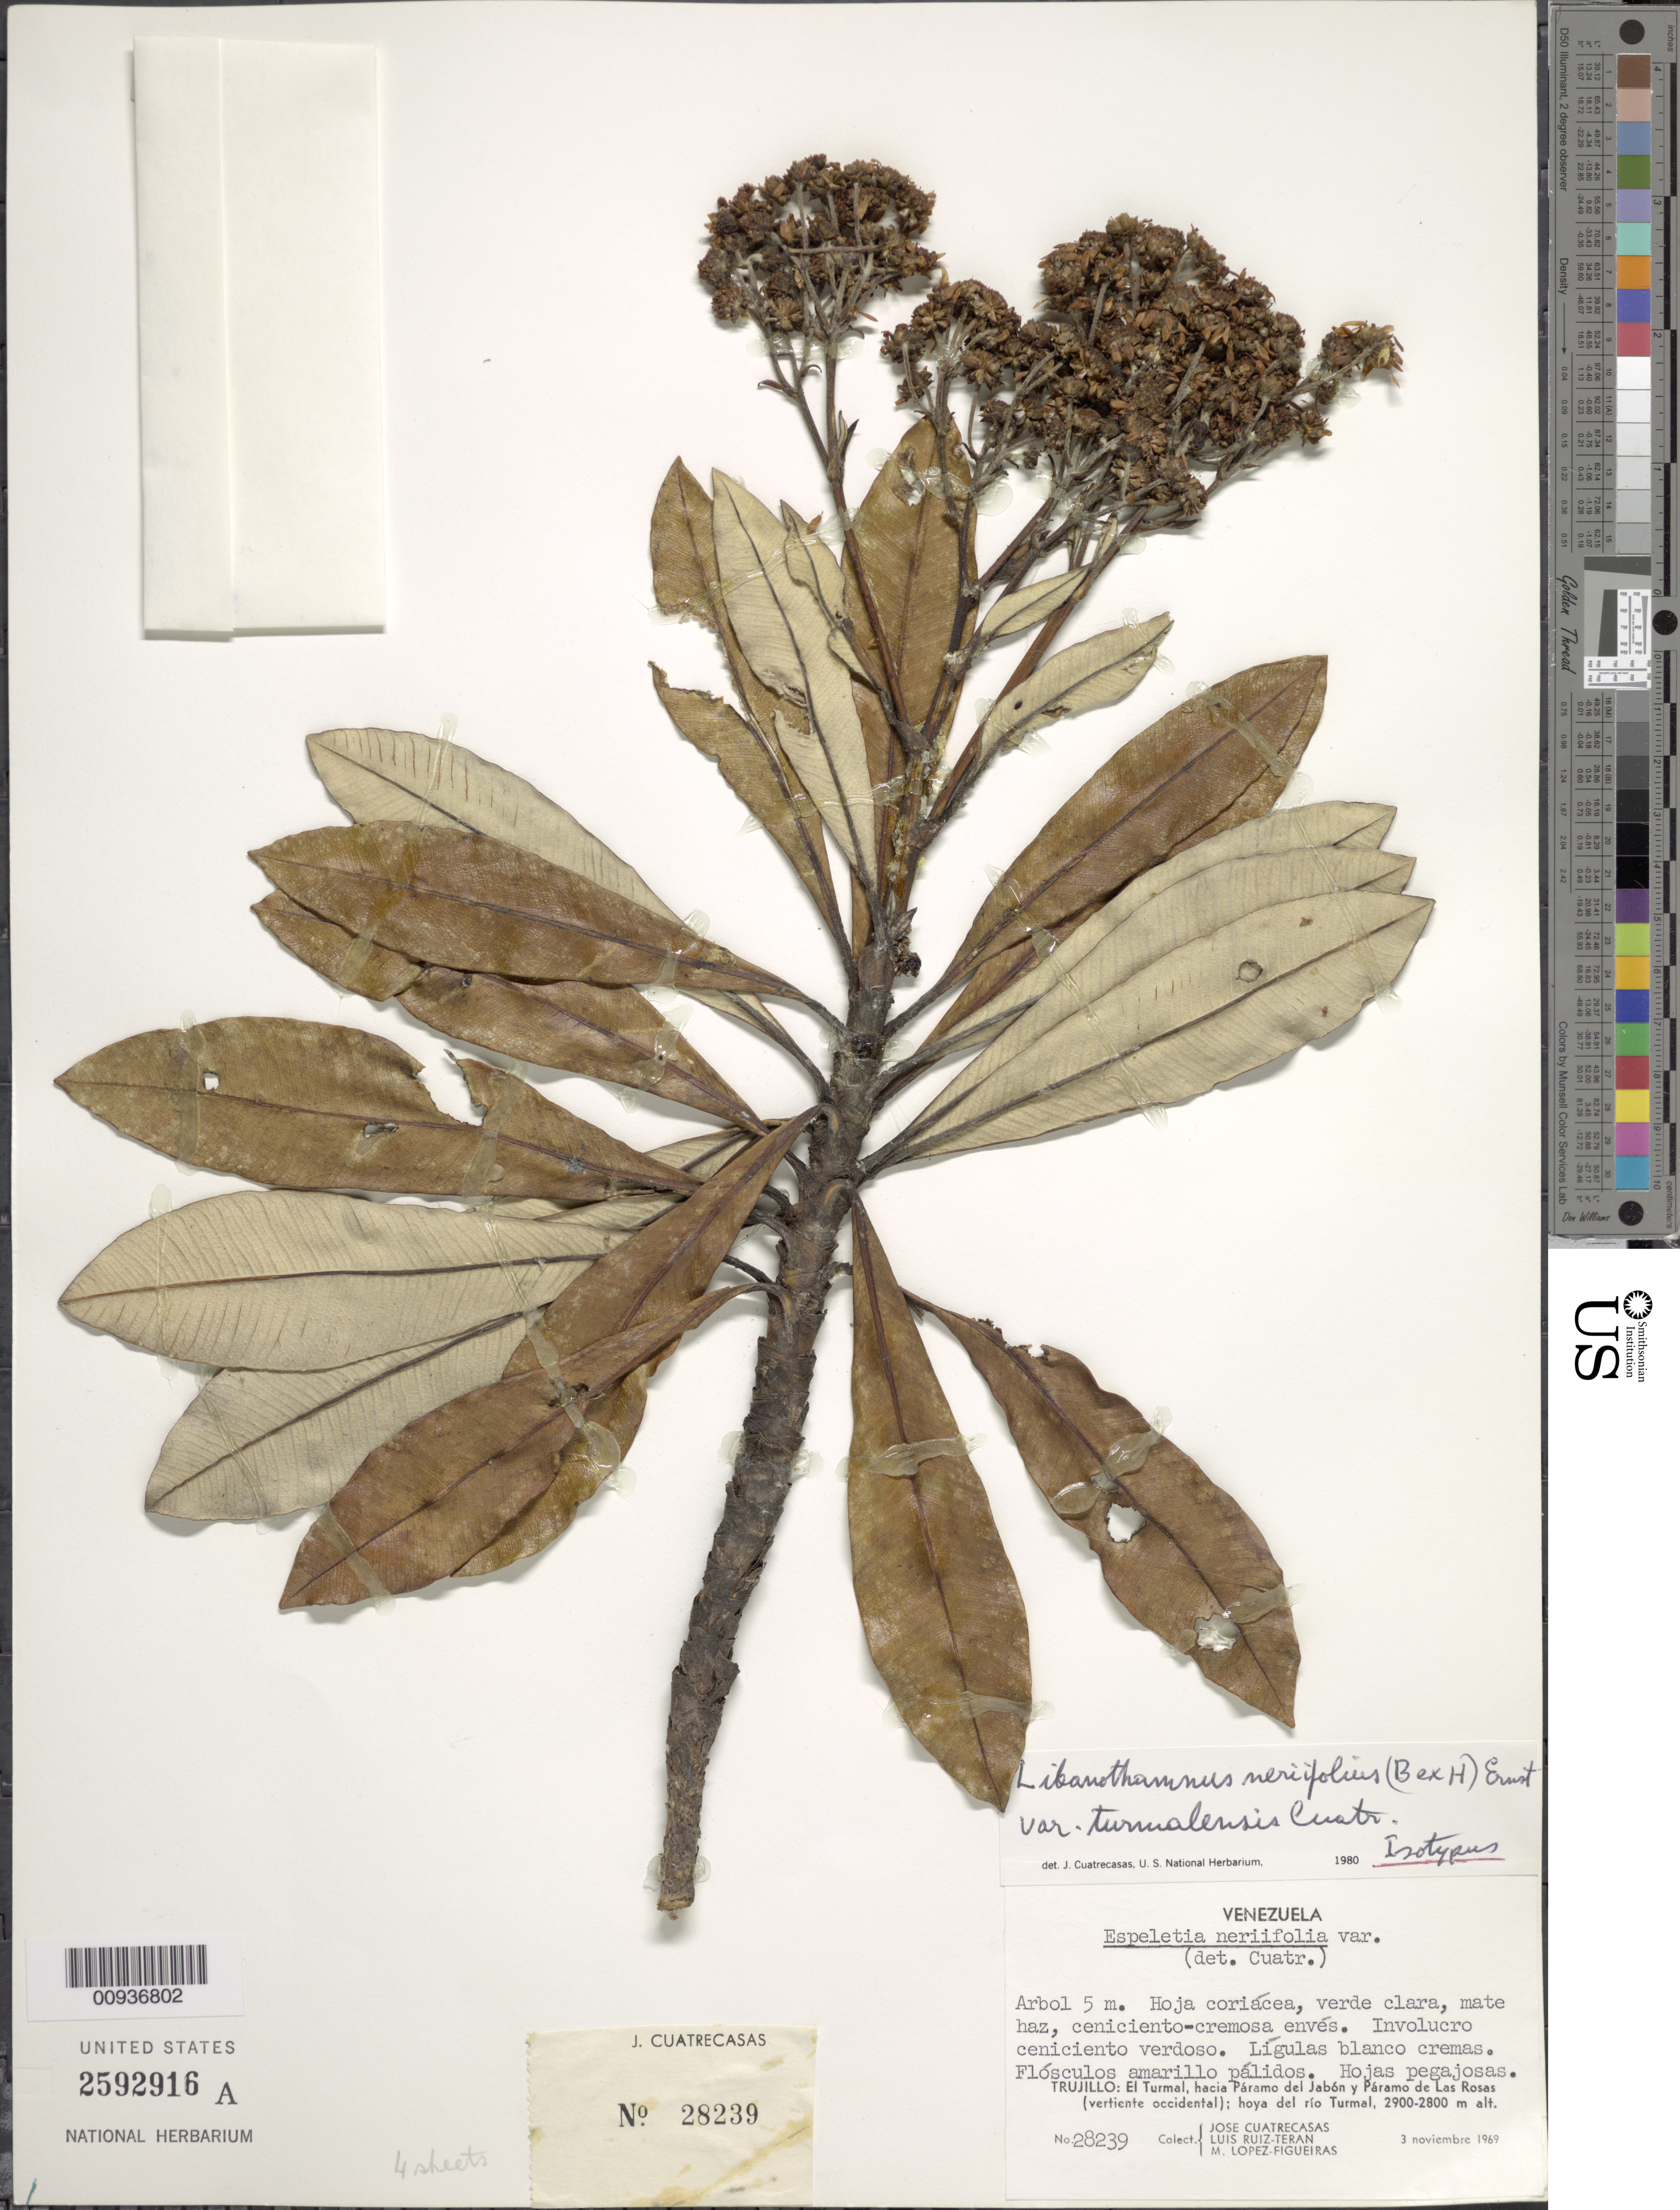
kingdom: Plantae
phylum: Tracheophyta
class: Magnoliopsida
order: Asterales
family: Asteraceae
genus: Libanothamnus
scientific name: Libanothamnus neriifolius var. turmalensis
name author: Cuatrec.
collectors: J. Cuatrecasas, L. E. Ruíz-Terán & M. López Figueiras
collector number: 28239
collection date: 1969-11-03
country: Venezuela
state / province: Trujillo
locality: El Turmal, hacia Páramo del Jabón y Páramo de Las Rosas (vertiente occidental); hoya del río Turmal.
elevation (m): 2800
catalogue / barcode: US 2592916A